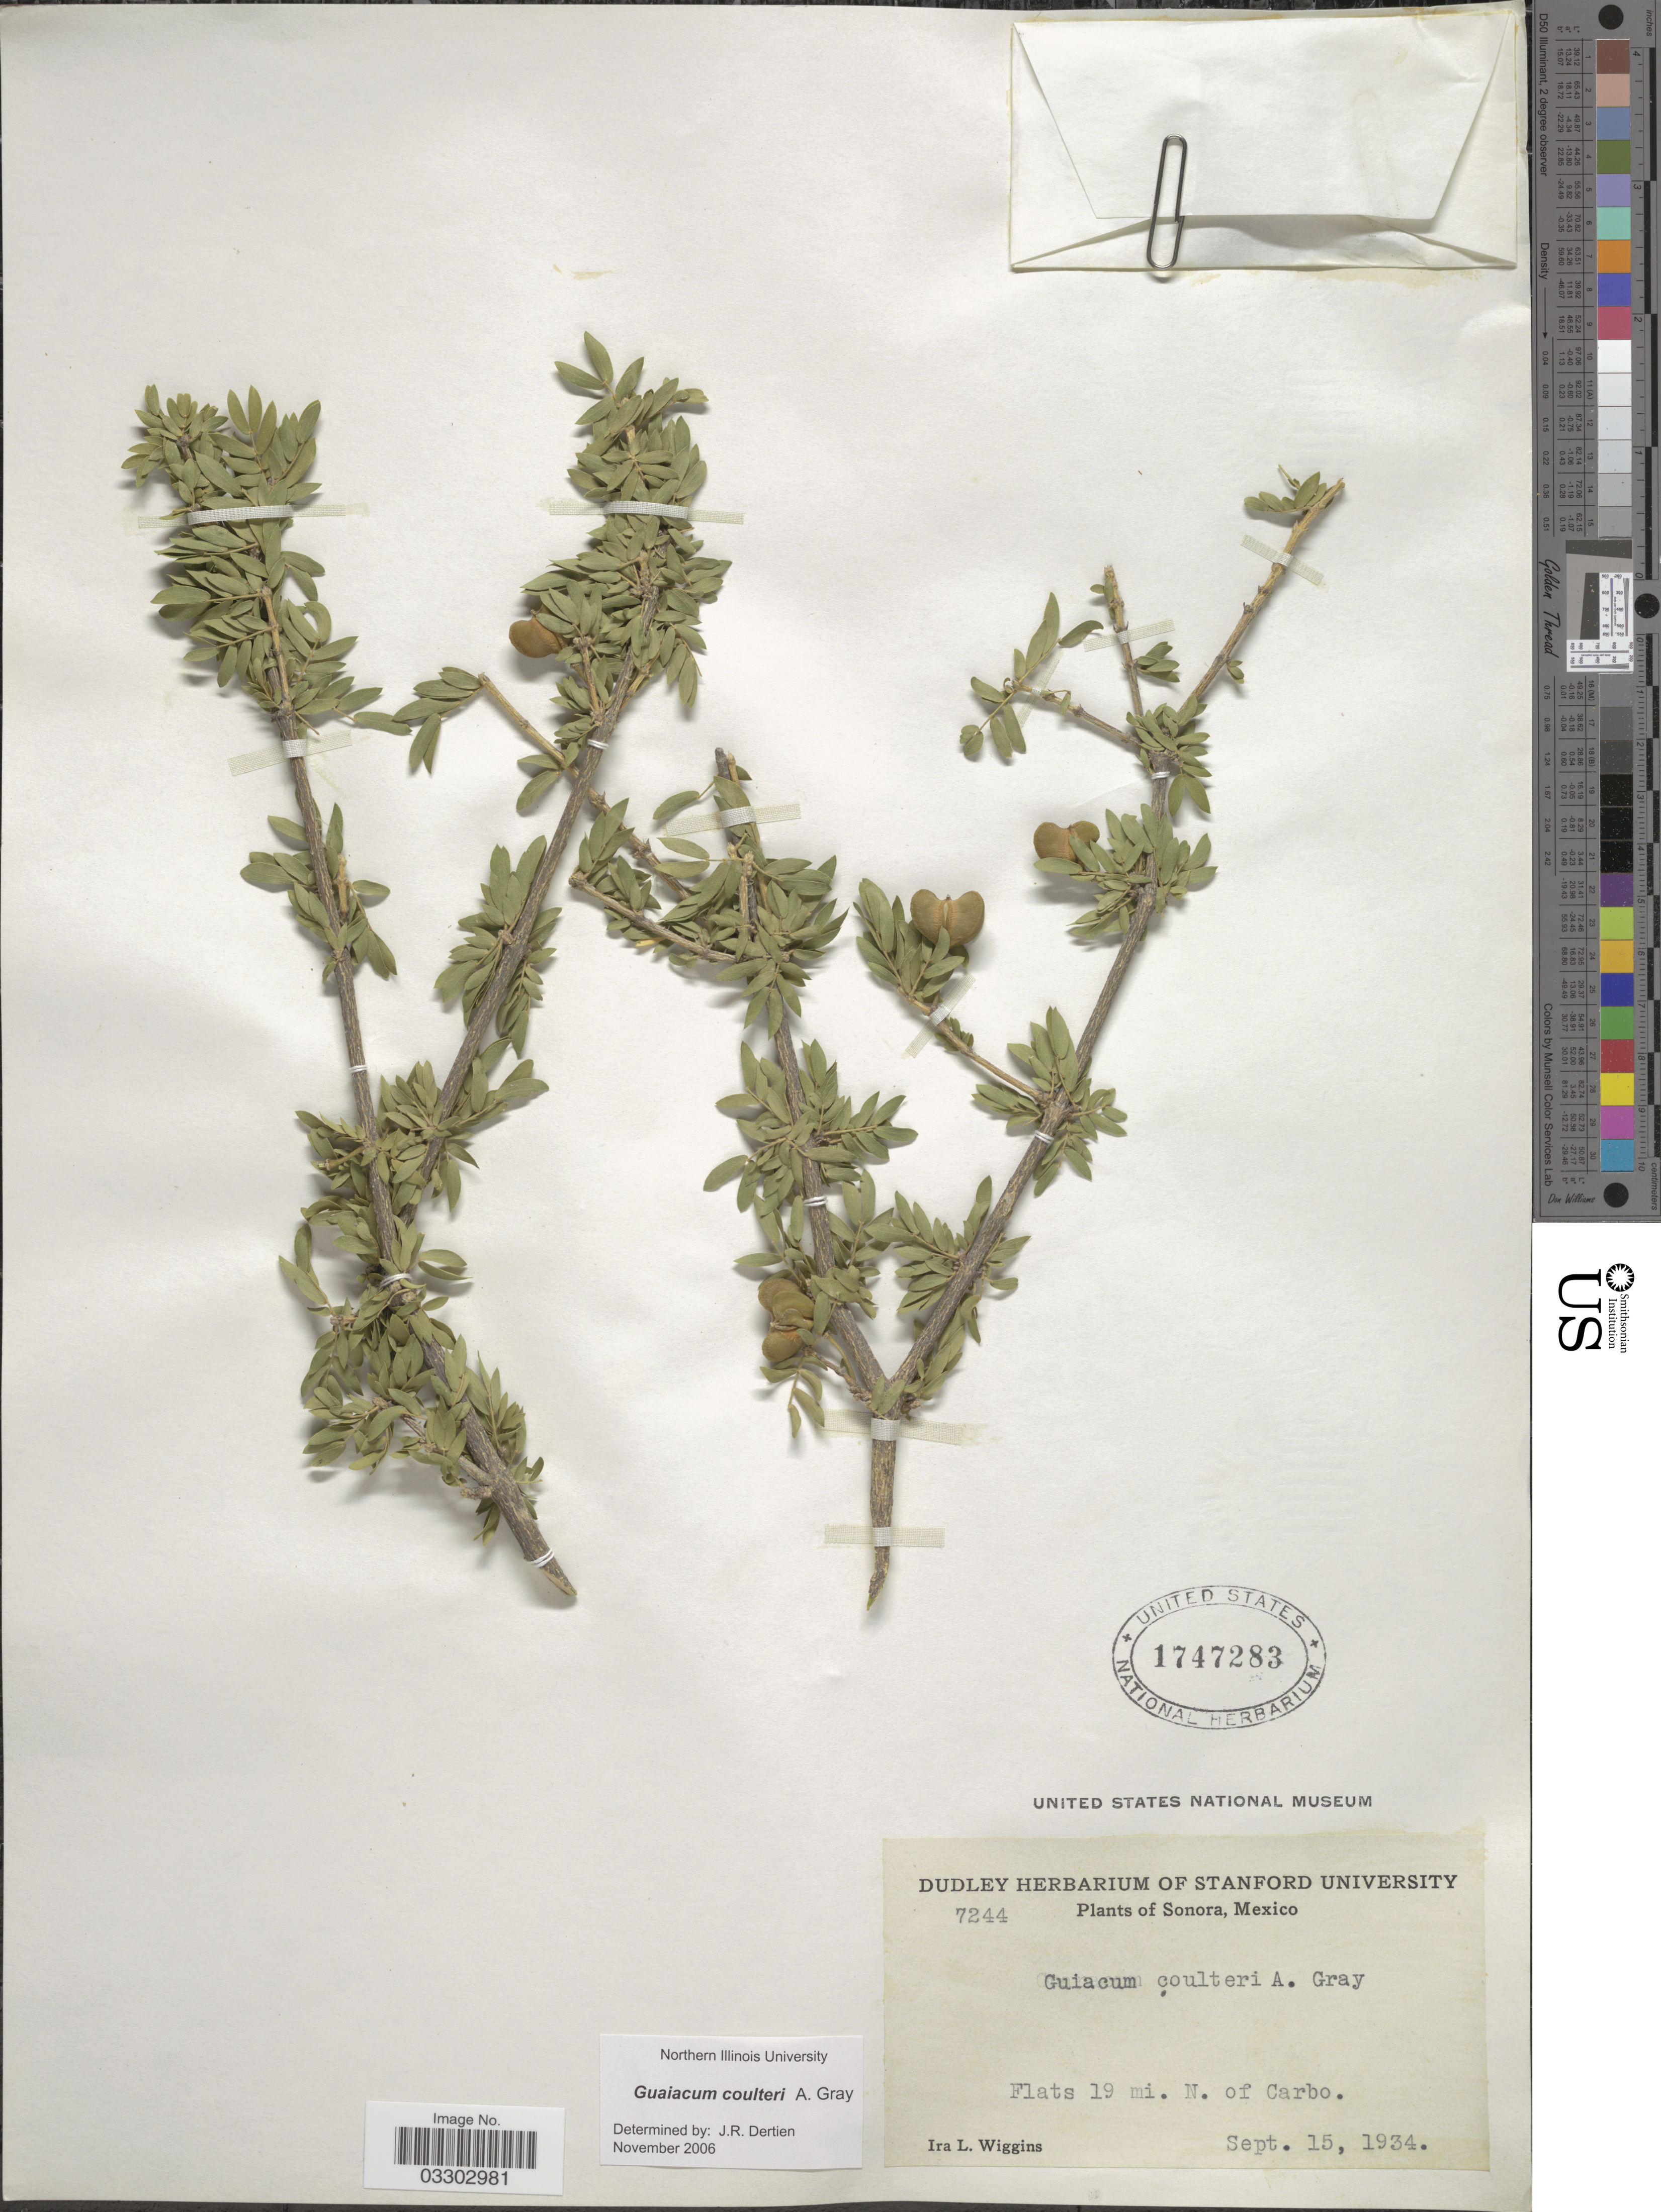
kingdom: Plantae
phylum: Tracheophyta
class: Magnoliopsida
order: Zygophyllales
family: Zygophyllaceae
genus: Guaiacum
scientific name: Guaiacum coulteri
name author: A. Gray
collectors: I. L. Wiggins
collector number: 7244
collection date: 1934-09-15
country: Mexico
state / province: Sonora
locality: Flats 19 mi. N. of Carbo.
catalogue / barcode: US 1747283